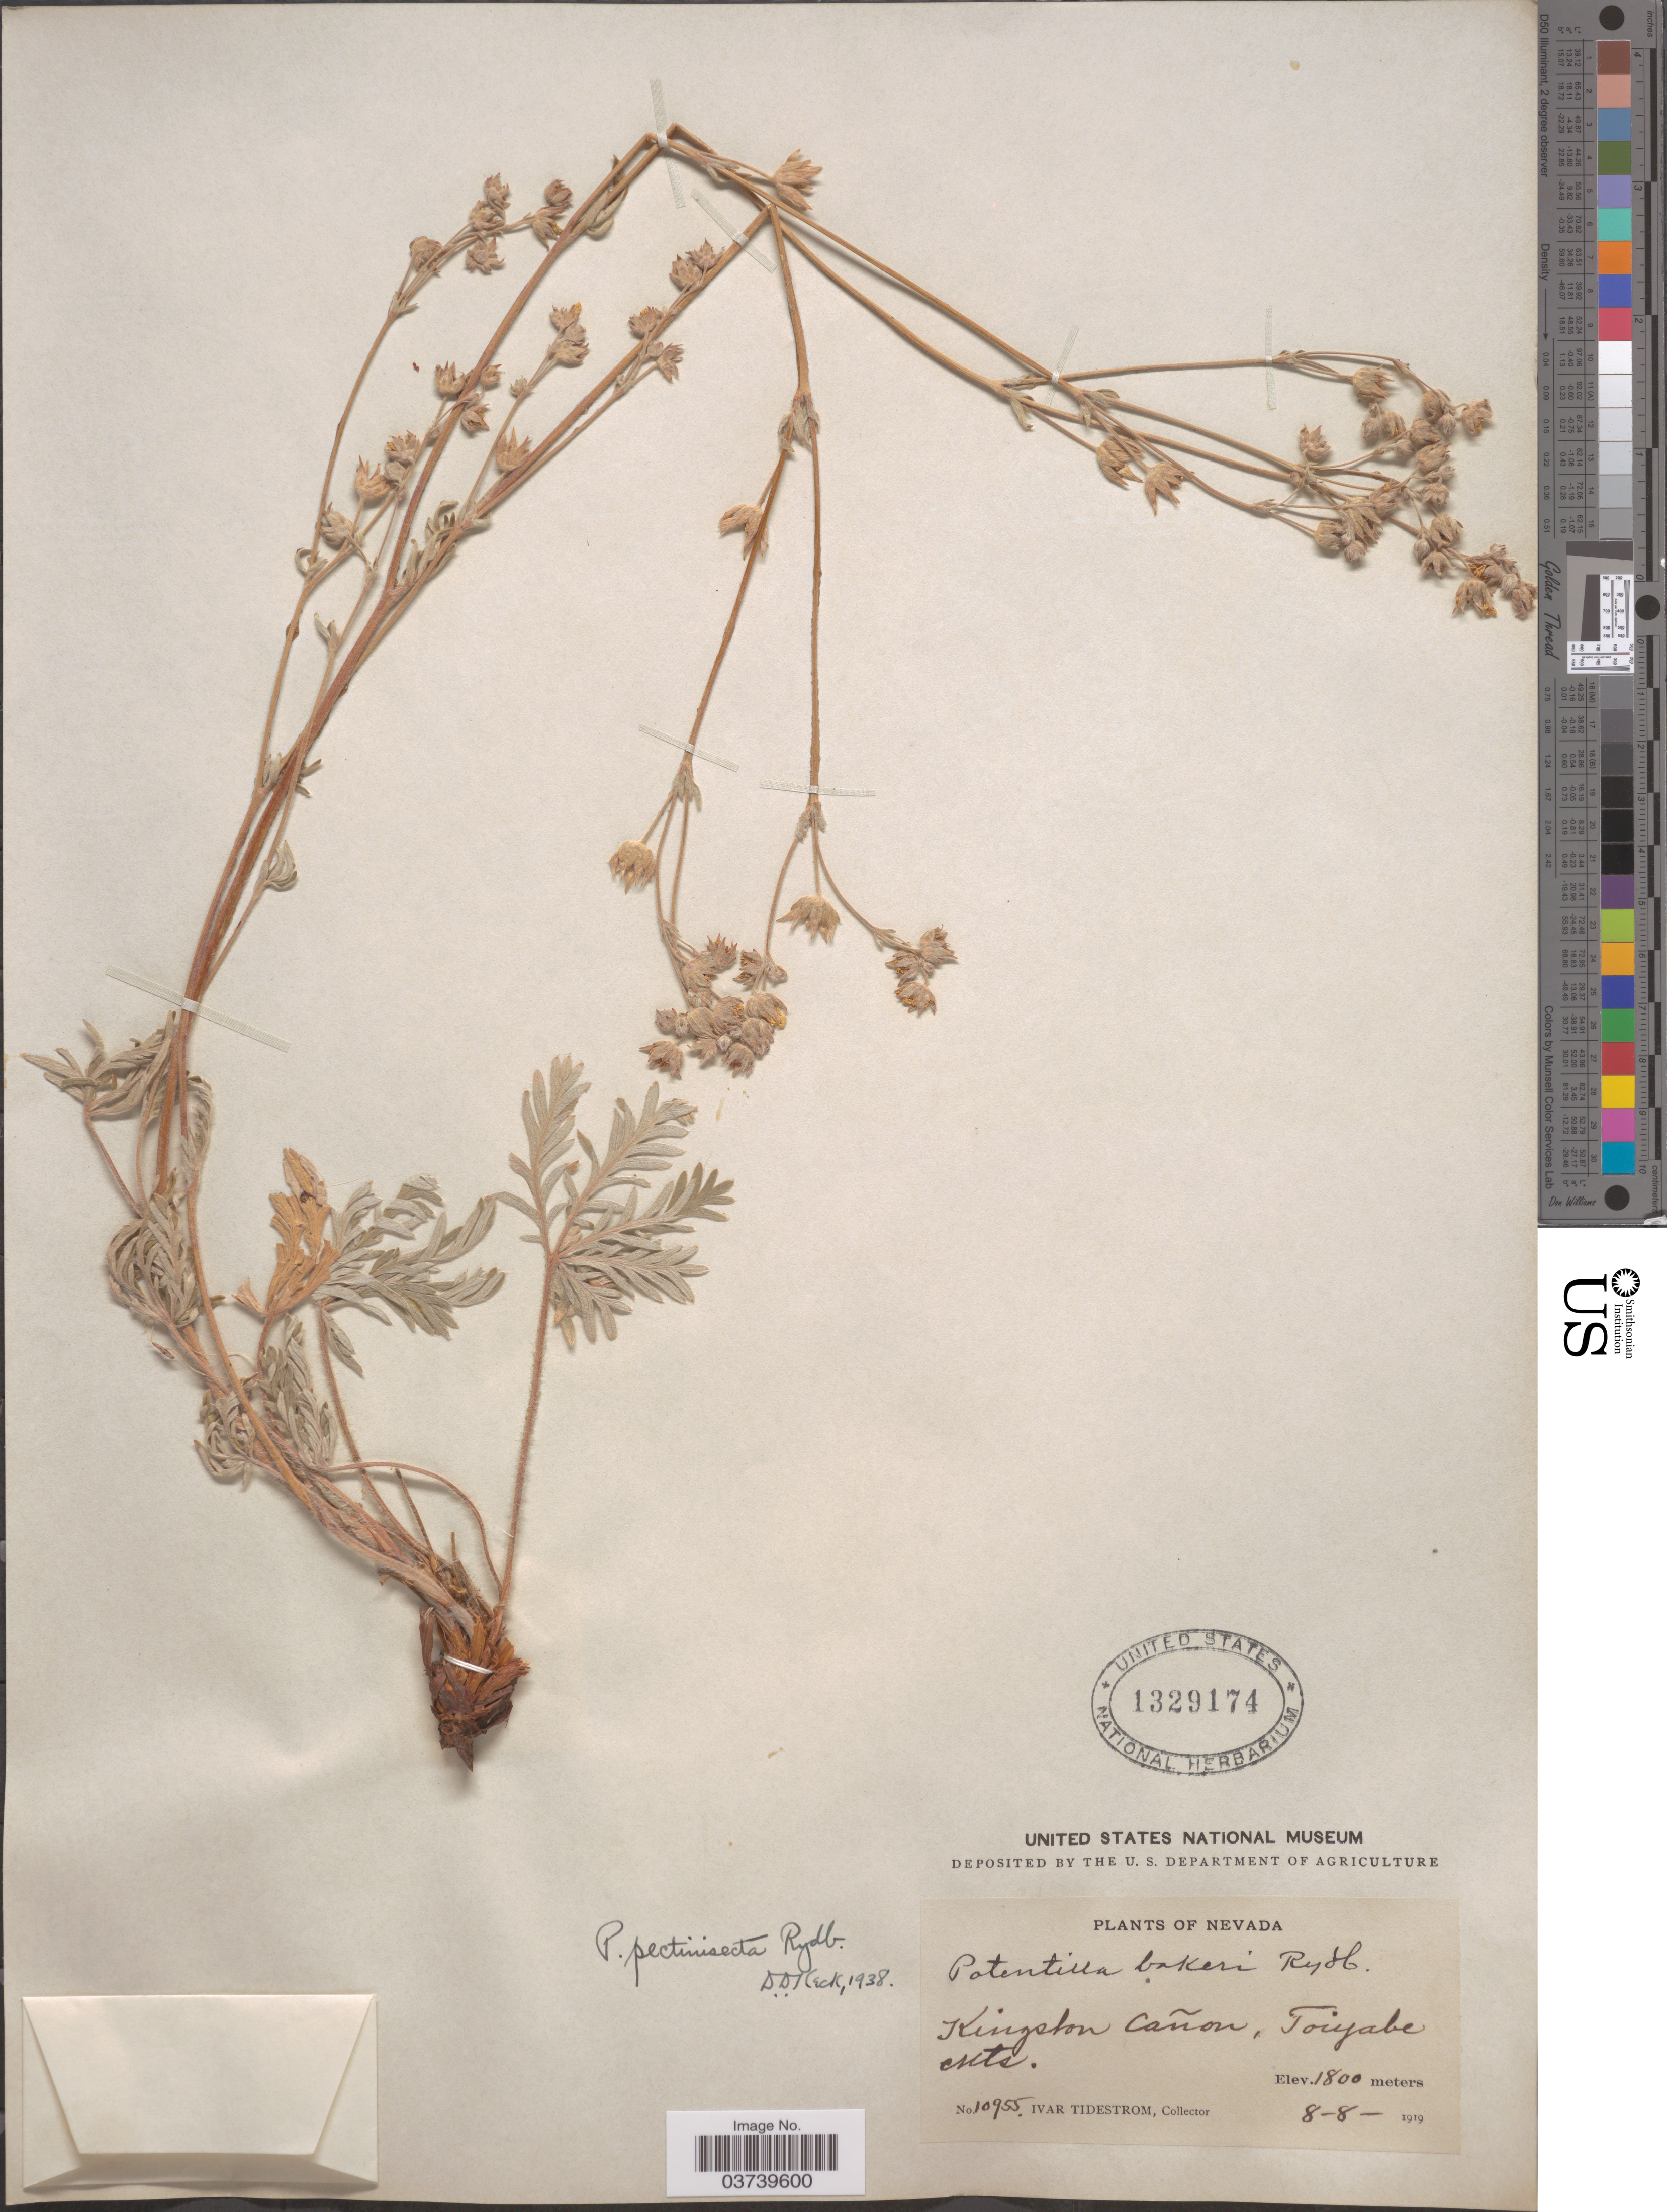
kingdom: Plantae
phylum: Tracheophyta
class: Magnoliopsida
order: Rosales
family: Rosaceae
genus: Potentilla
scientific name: Potentilla gracilis var. elmeri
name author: (Rydb.) Jeps.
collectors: I. F. Tidestrom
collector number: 10955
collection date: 1919-08-08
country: United States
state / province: Nevada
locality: Kingston Cañon, Toiyabe Mts.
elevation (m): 1800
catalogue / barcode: US 1329174